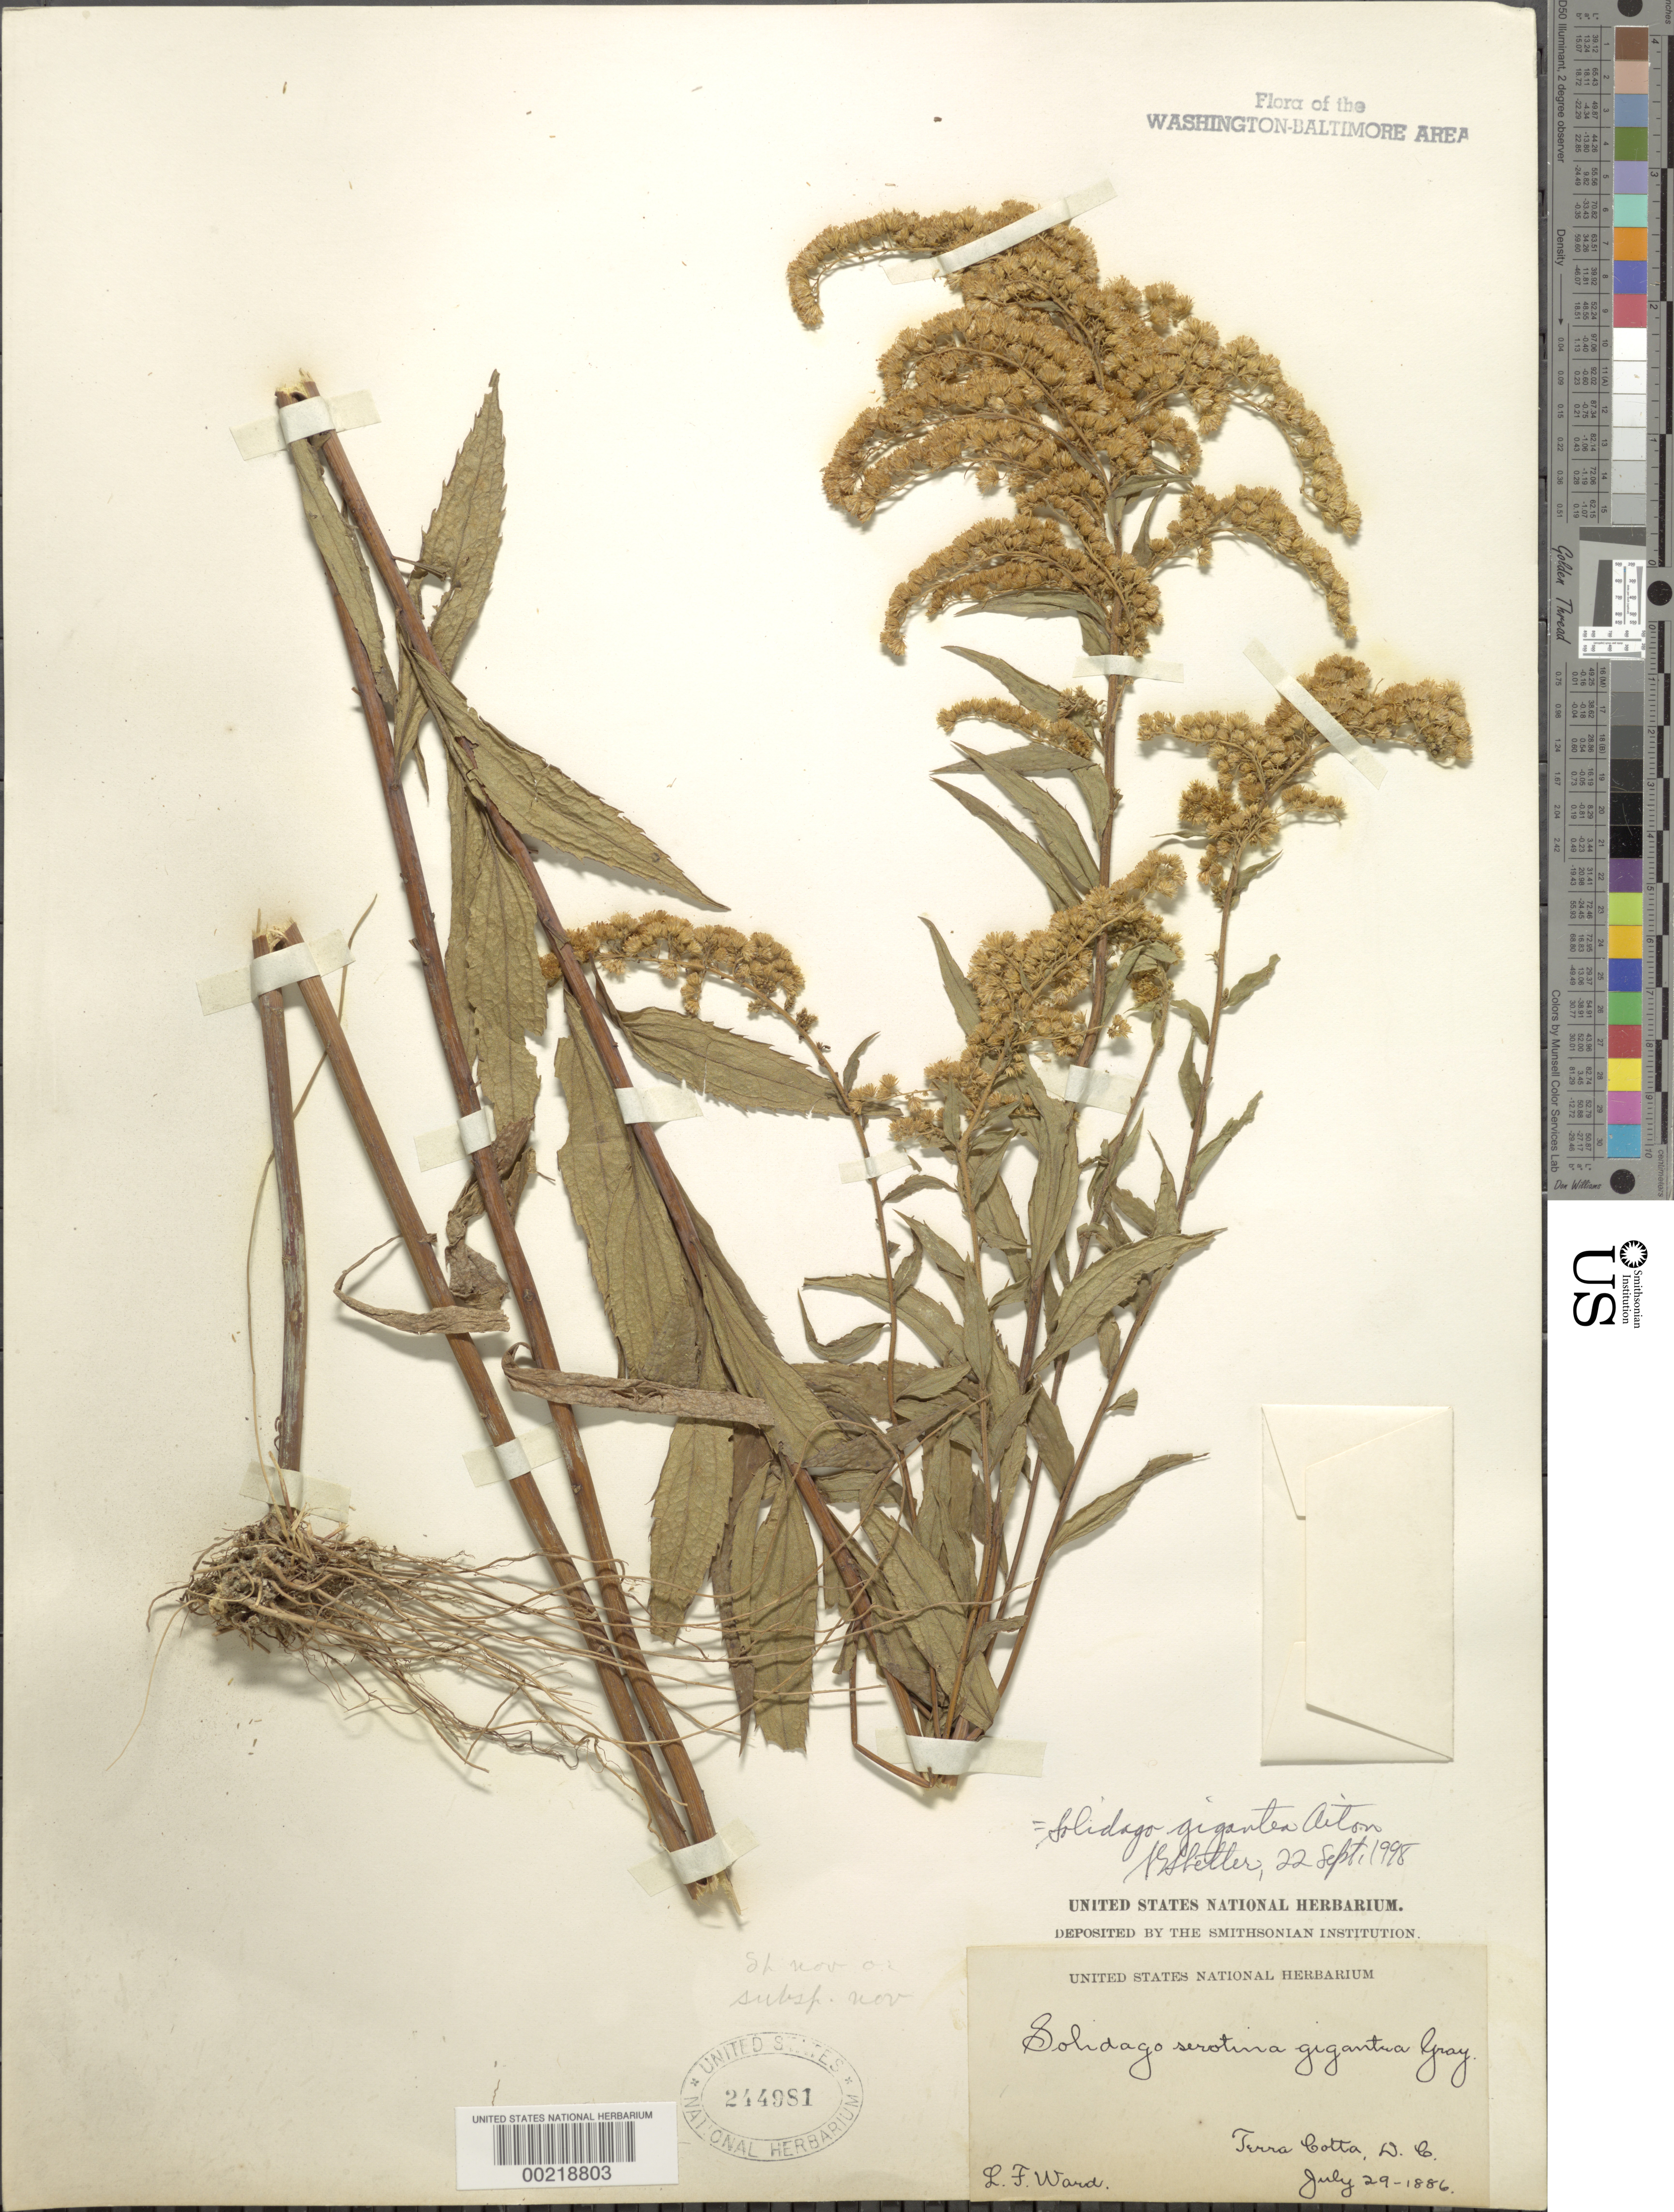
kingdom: Plantae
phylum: Tracheophyta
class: Magnoliopsida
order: Asterales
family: Asteraceae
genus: Solidago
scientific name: Solidago gigantea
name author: Aiton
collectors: L. F. Ward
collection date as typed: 29 Jul 1886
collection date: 1886-07-29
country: United States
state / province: District of Columbia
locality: Terra Cotta Swamp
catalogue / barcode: US 244981